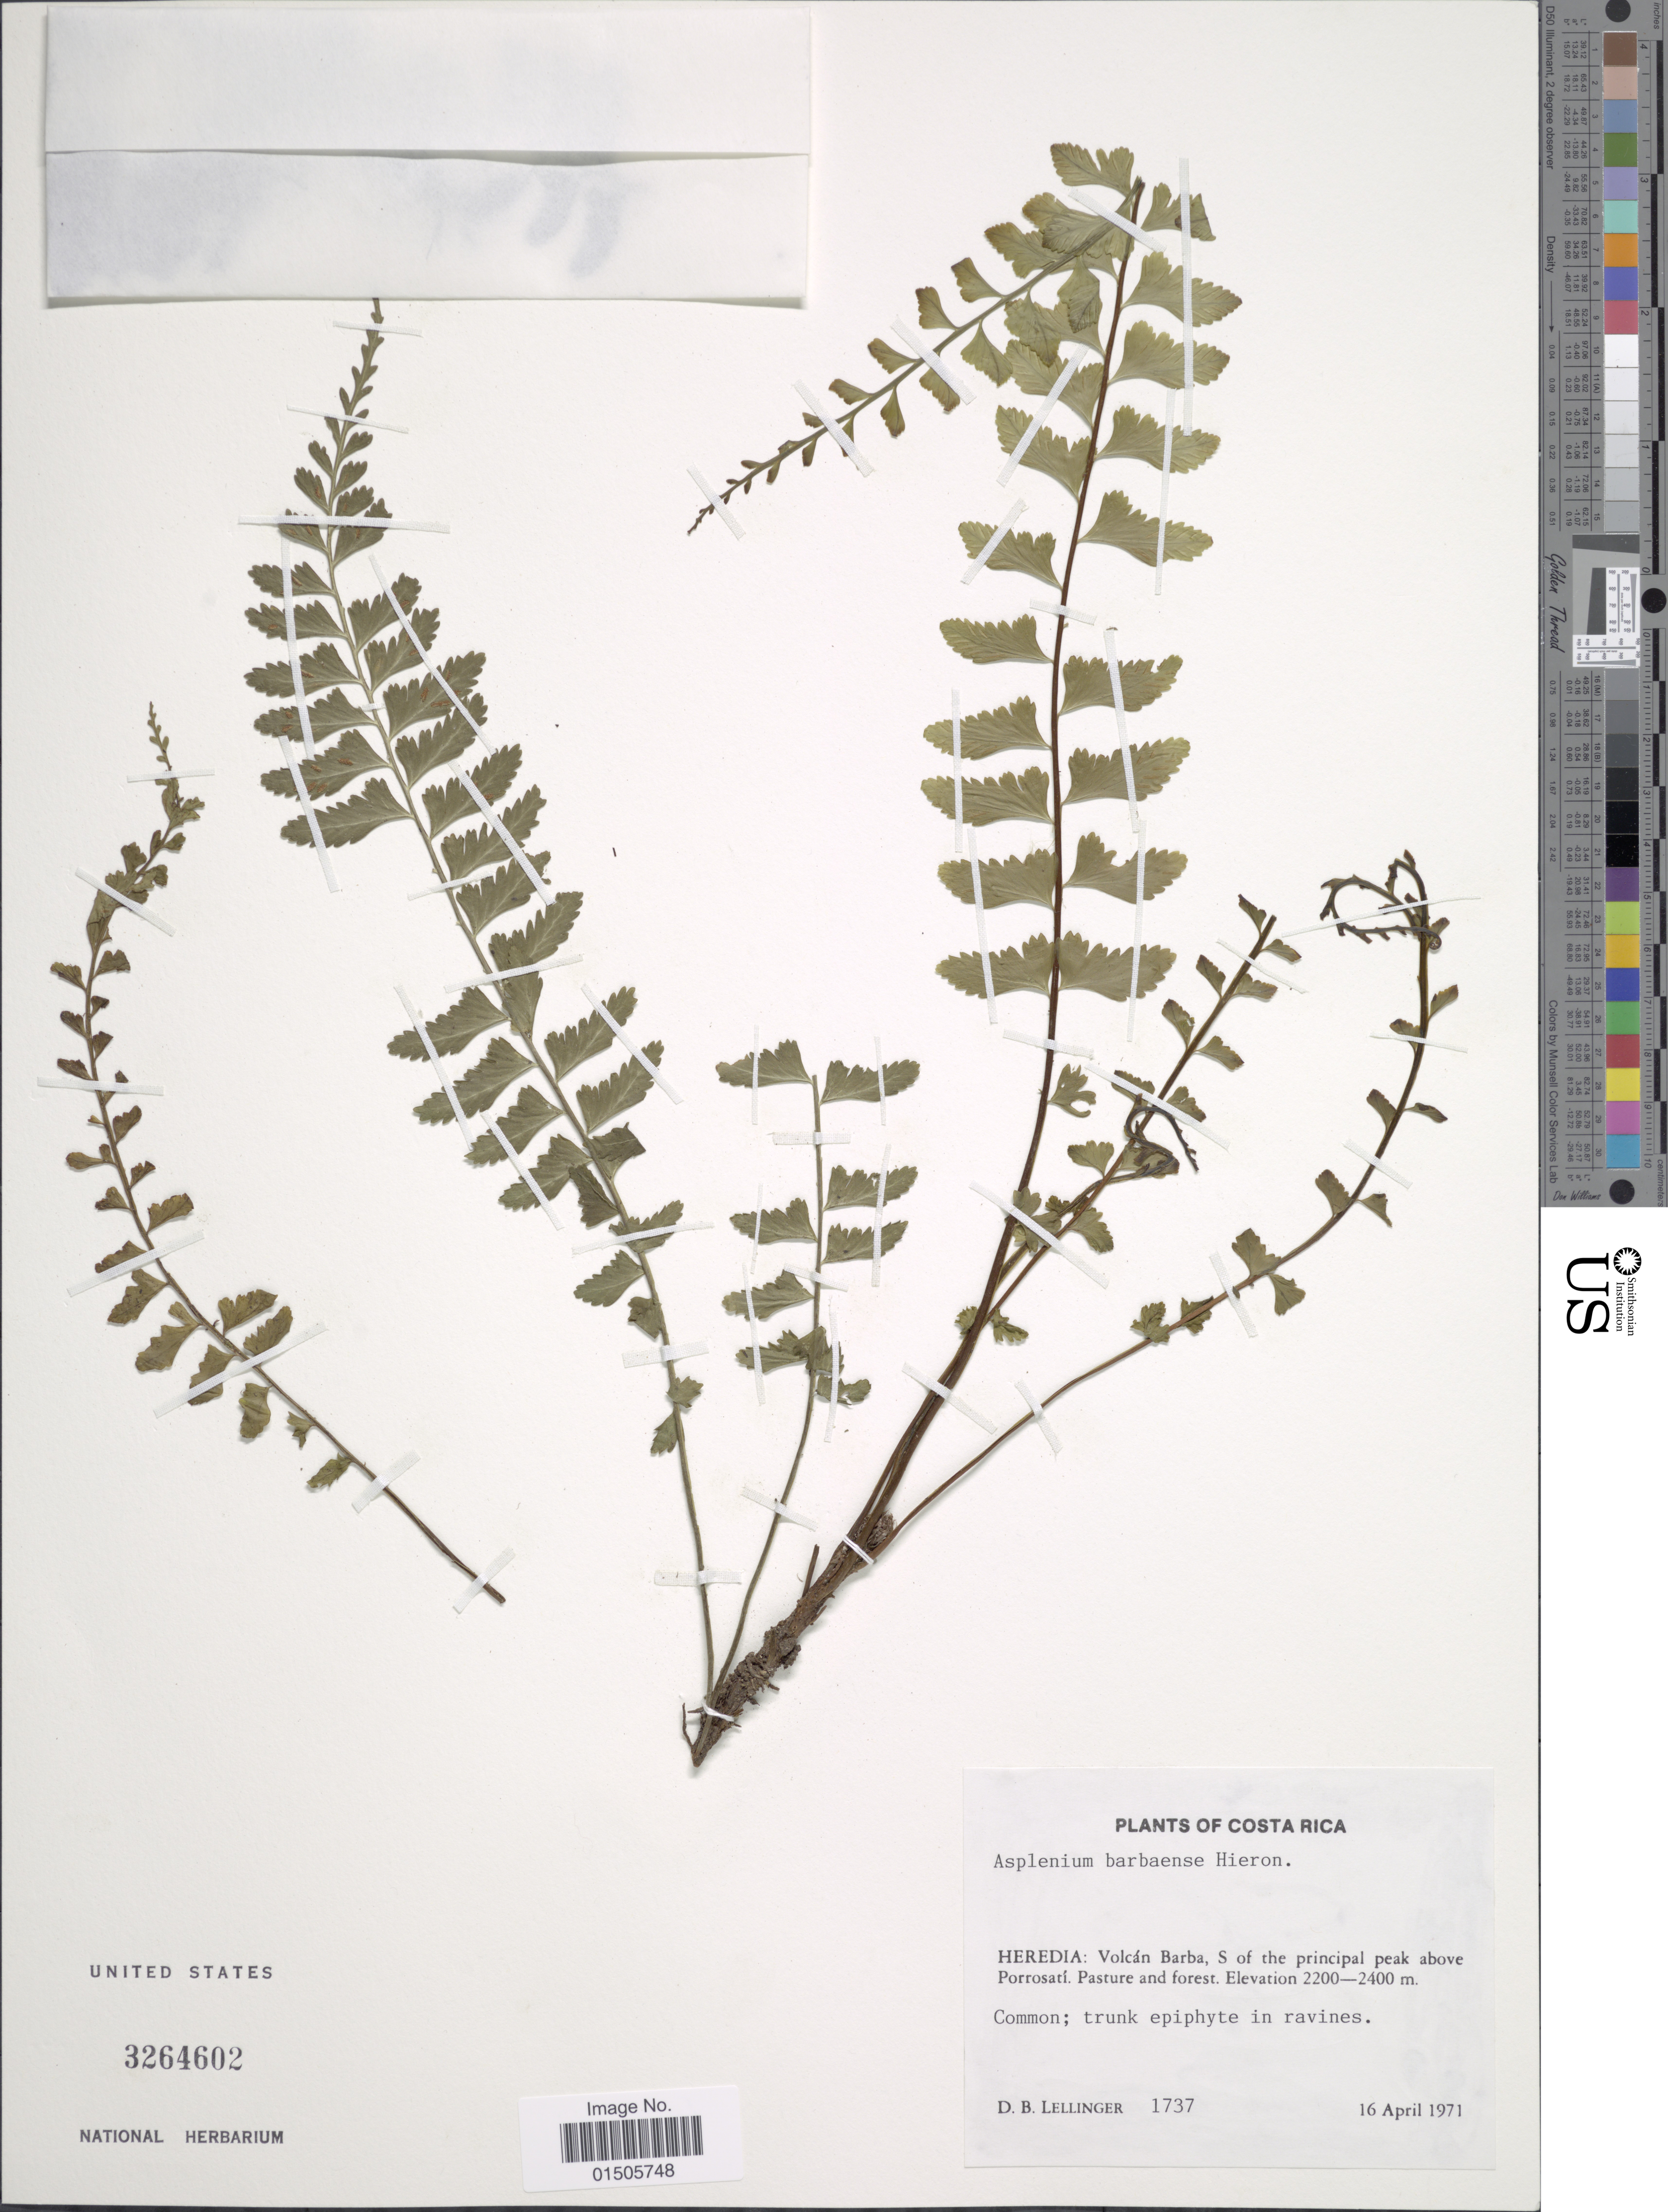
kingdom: Plantae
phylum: Tracheophyta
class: Polypodiopsida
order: Polypodiales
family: Aspleniaceae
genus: Asplenium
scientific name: Asplenium barbaense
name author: Hieron.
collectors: D. B. Lellinger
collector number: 1737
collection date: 1971-04-16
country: Costa Rica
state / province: Heredia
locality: Volcan Barba, S of the principal peak above Porrosati. Pasture and forest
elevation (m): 2200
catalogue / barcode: US 3264602